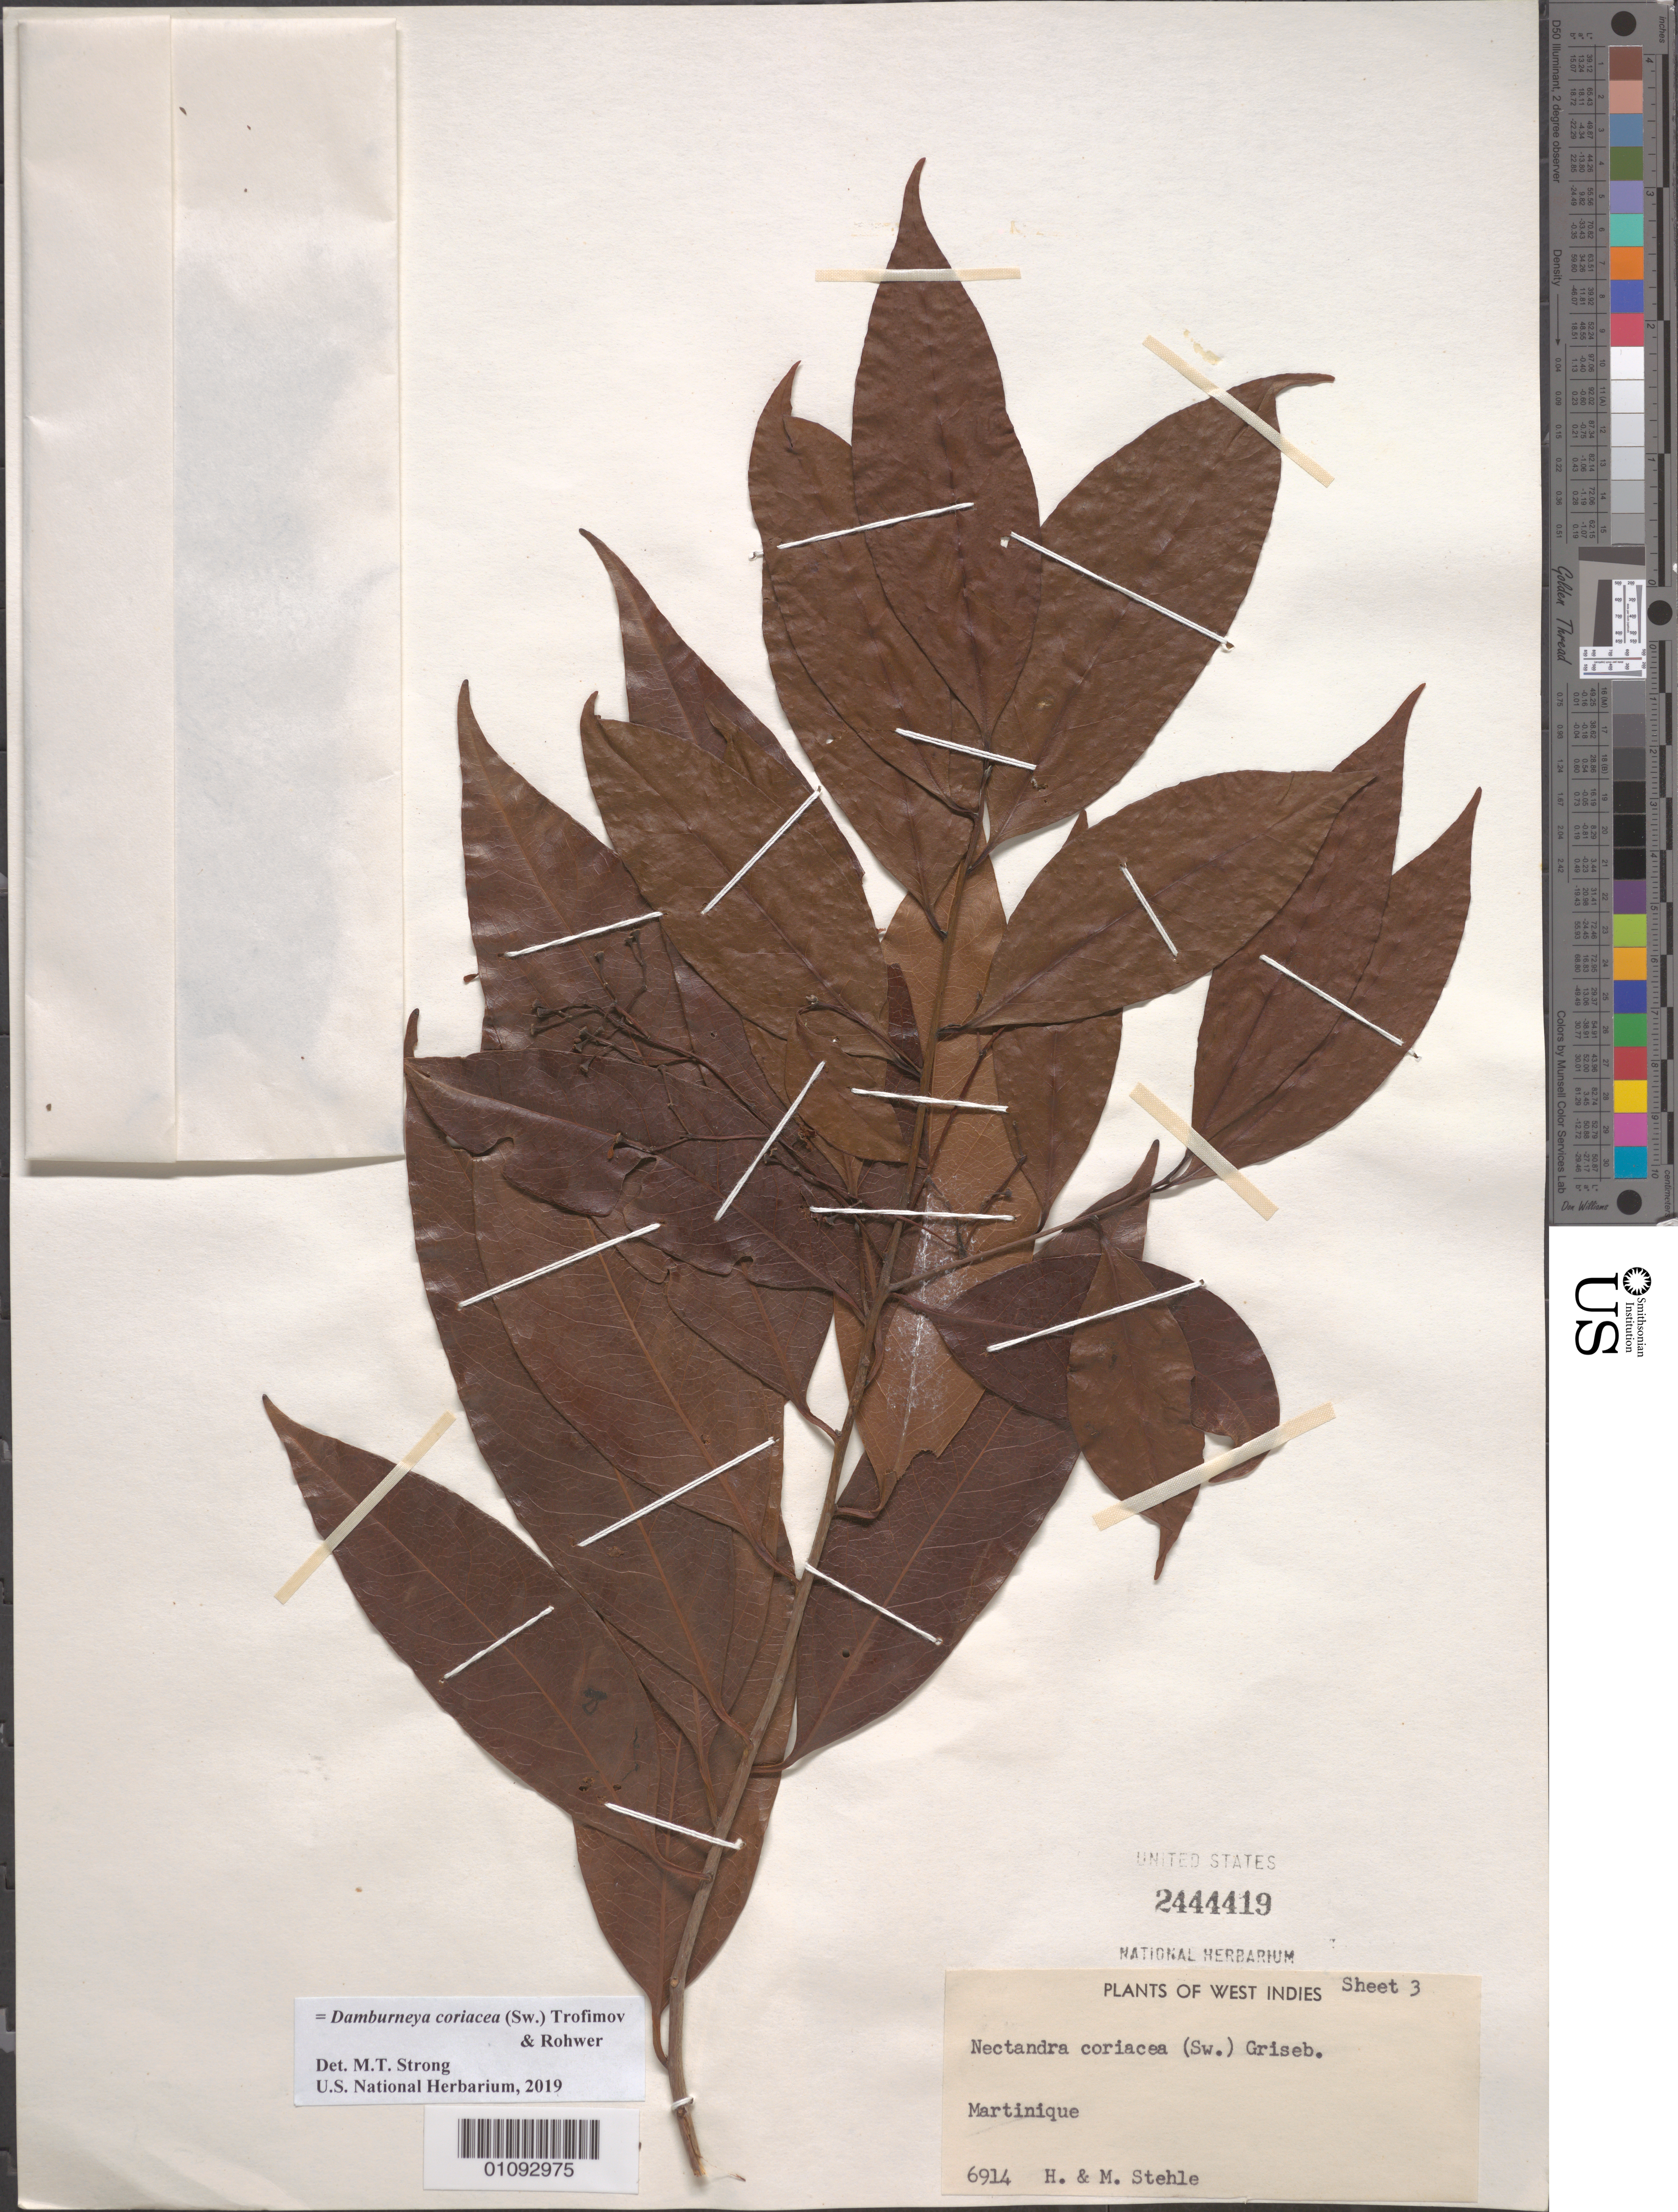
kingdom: Plantae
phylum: Tracheophyta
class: Magnoliopsida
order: Laurales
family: Lauraceae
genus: Damburneya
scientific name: Damburneya coriacea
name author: (Sw.) Trofimov & Rohwer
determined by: Strong, M. T., (US), Smithsonian Institution - National Museum of Natural History (UNITED STATES)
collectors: H. Stehlé & M. Stehlé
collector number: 6914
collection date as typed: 1900 to -- --- 1999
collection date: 1900/1999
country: Martinique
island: Martinique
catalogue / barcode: US 2444419